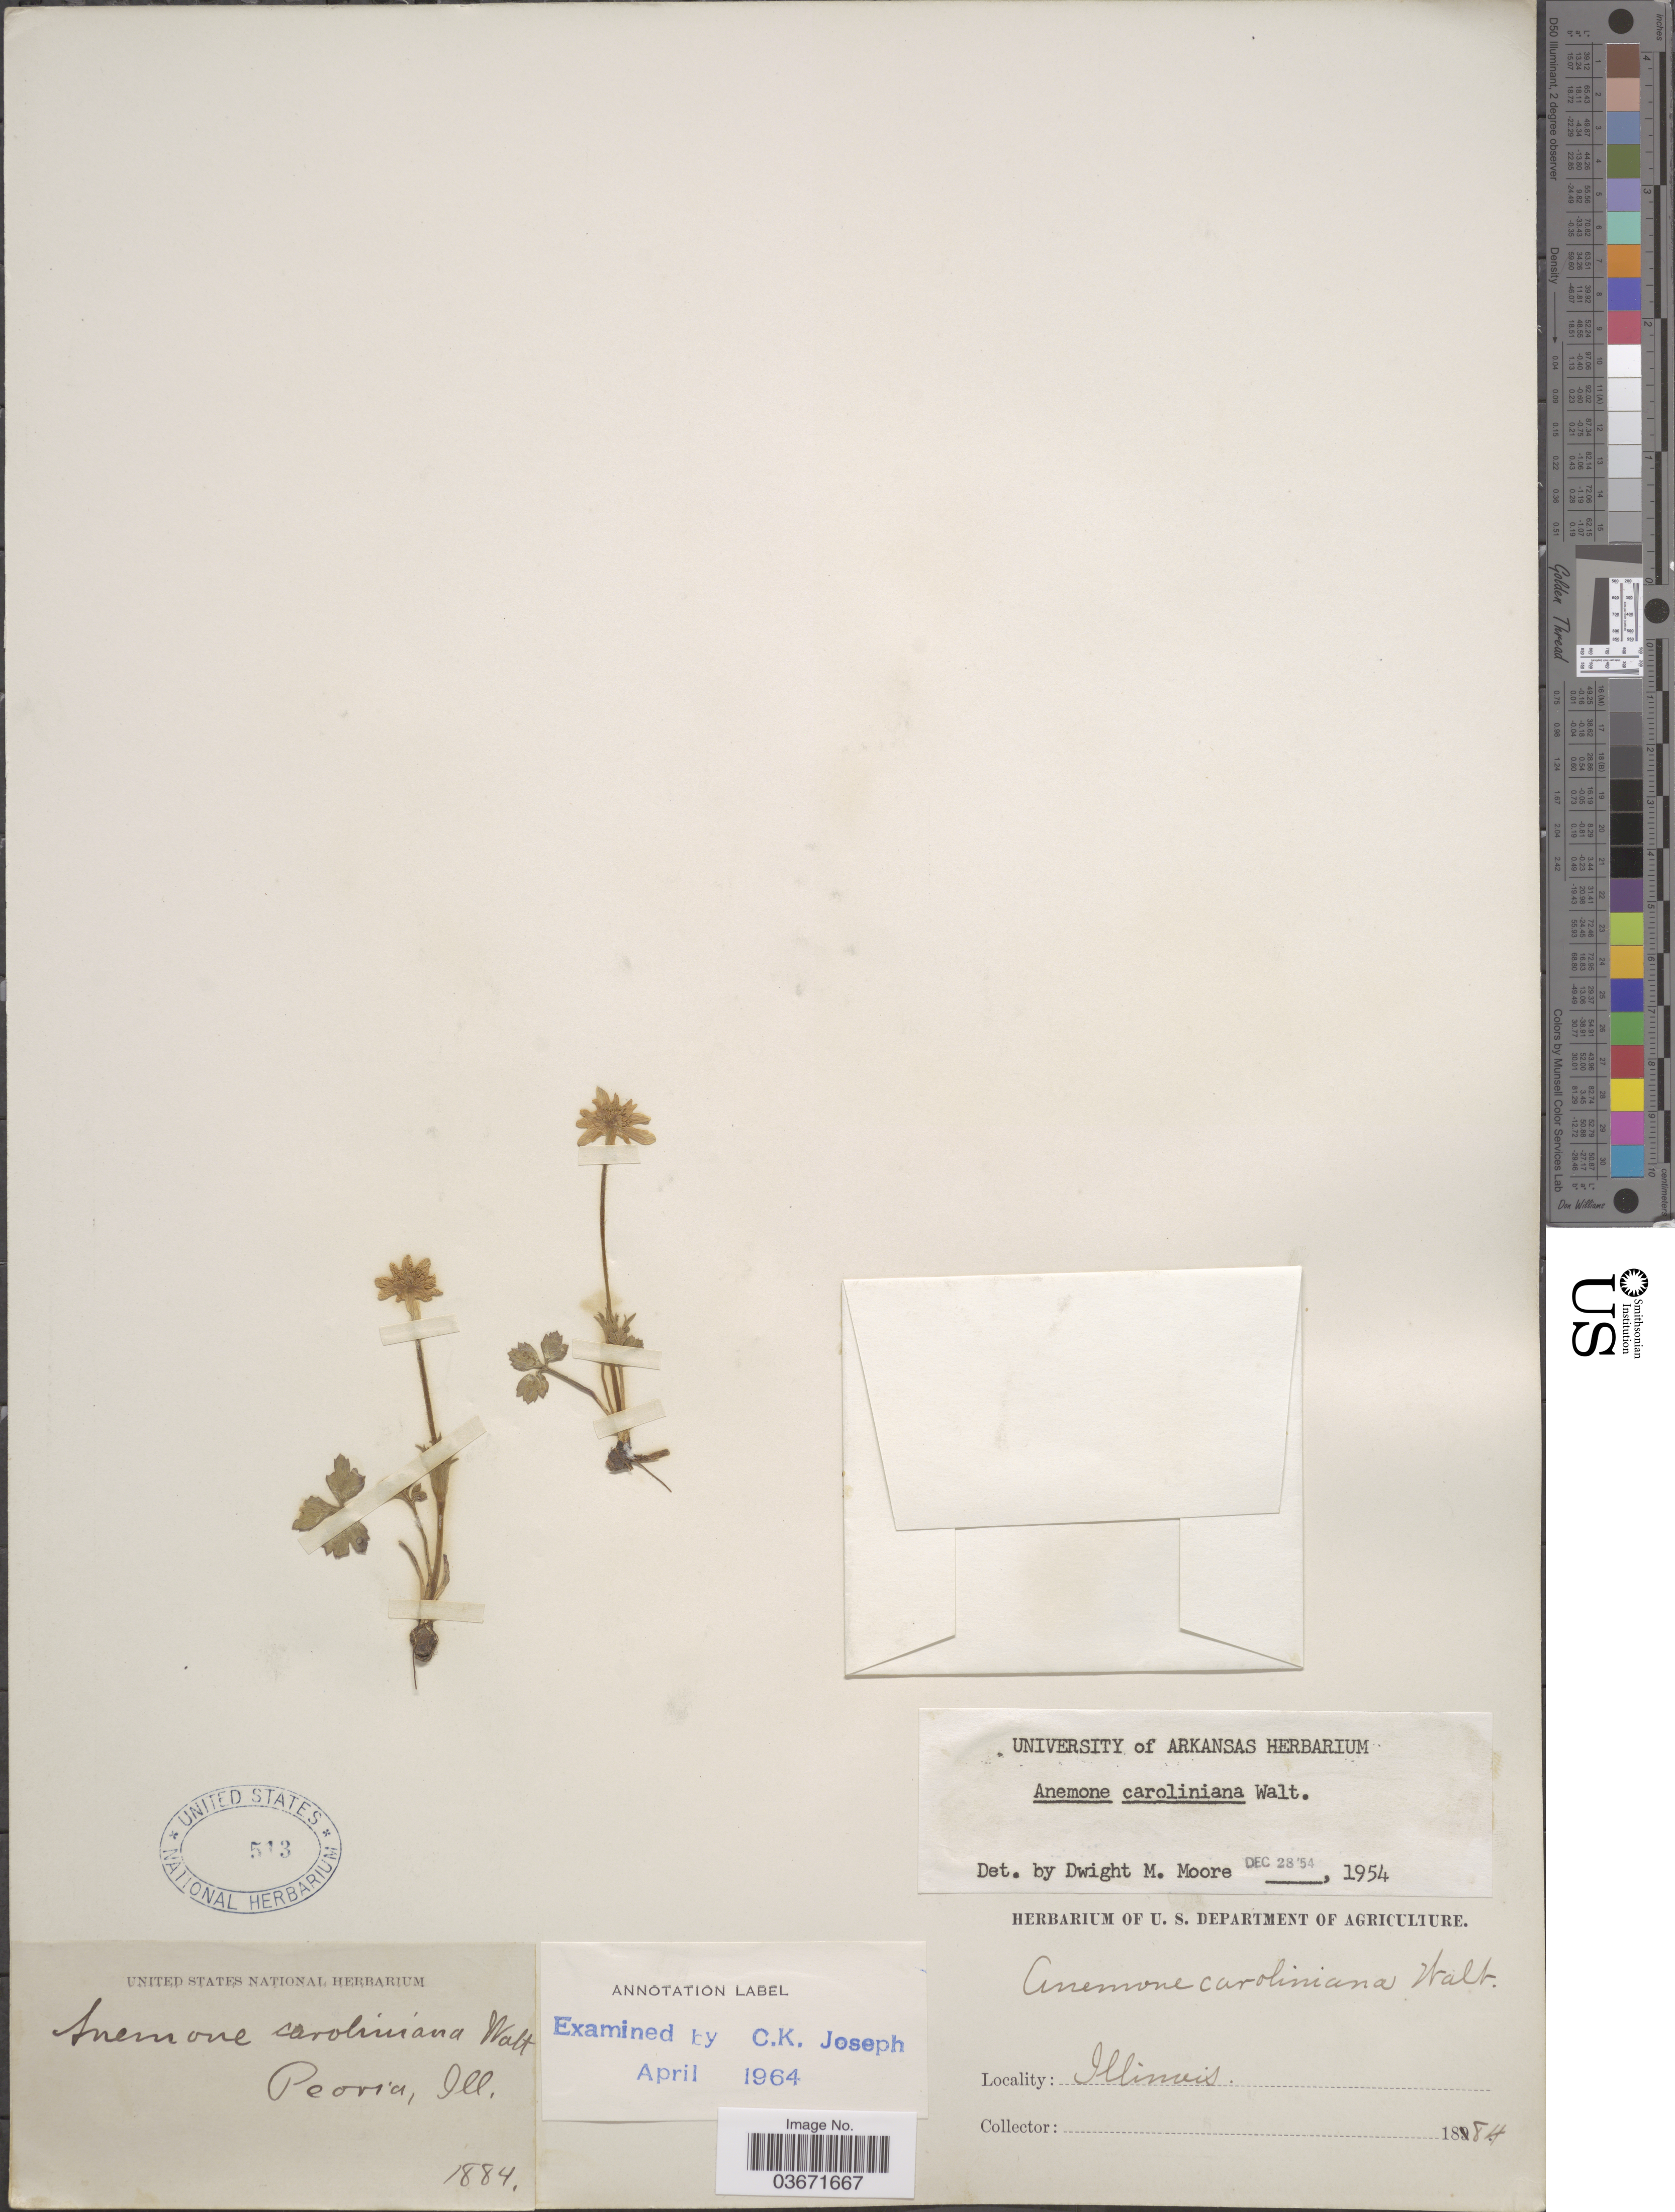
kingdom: Plantae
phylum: Tracheophyta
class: Magnoliopsida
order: Ranunculales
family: Ranunculaceae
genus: Anemone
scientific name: Anemone caroliniana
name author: Walter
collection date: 1884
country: United States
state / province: Illinois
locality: Peoria.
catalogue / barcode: US 513